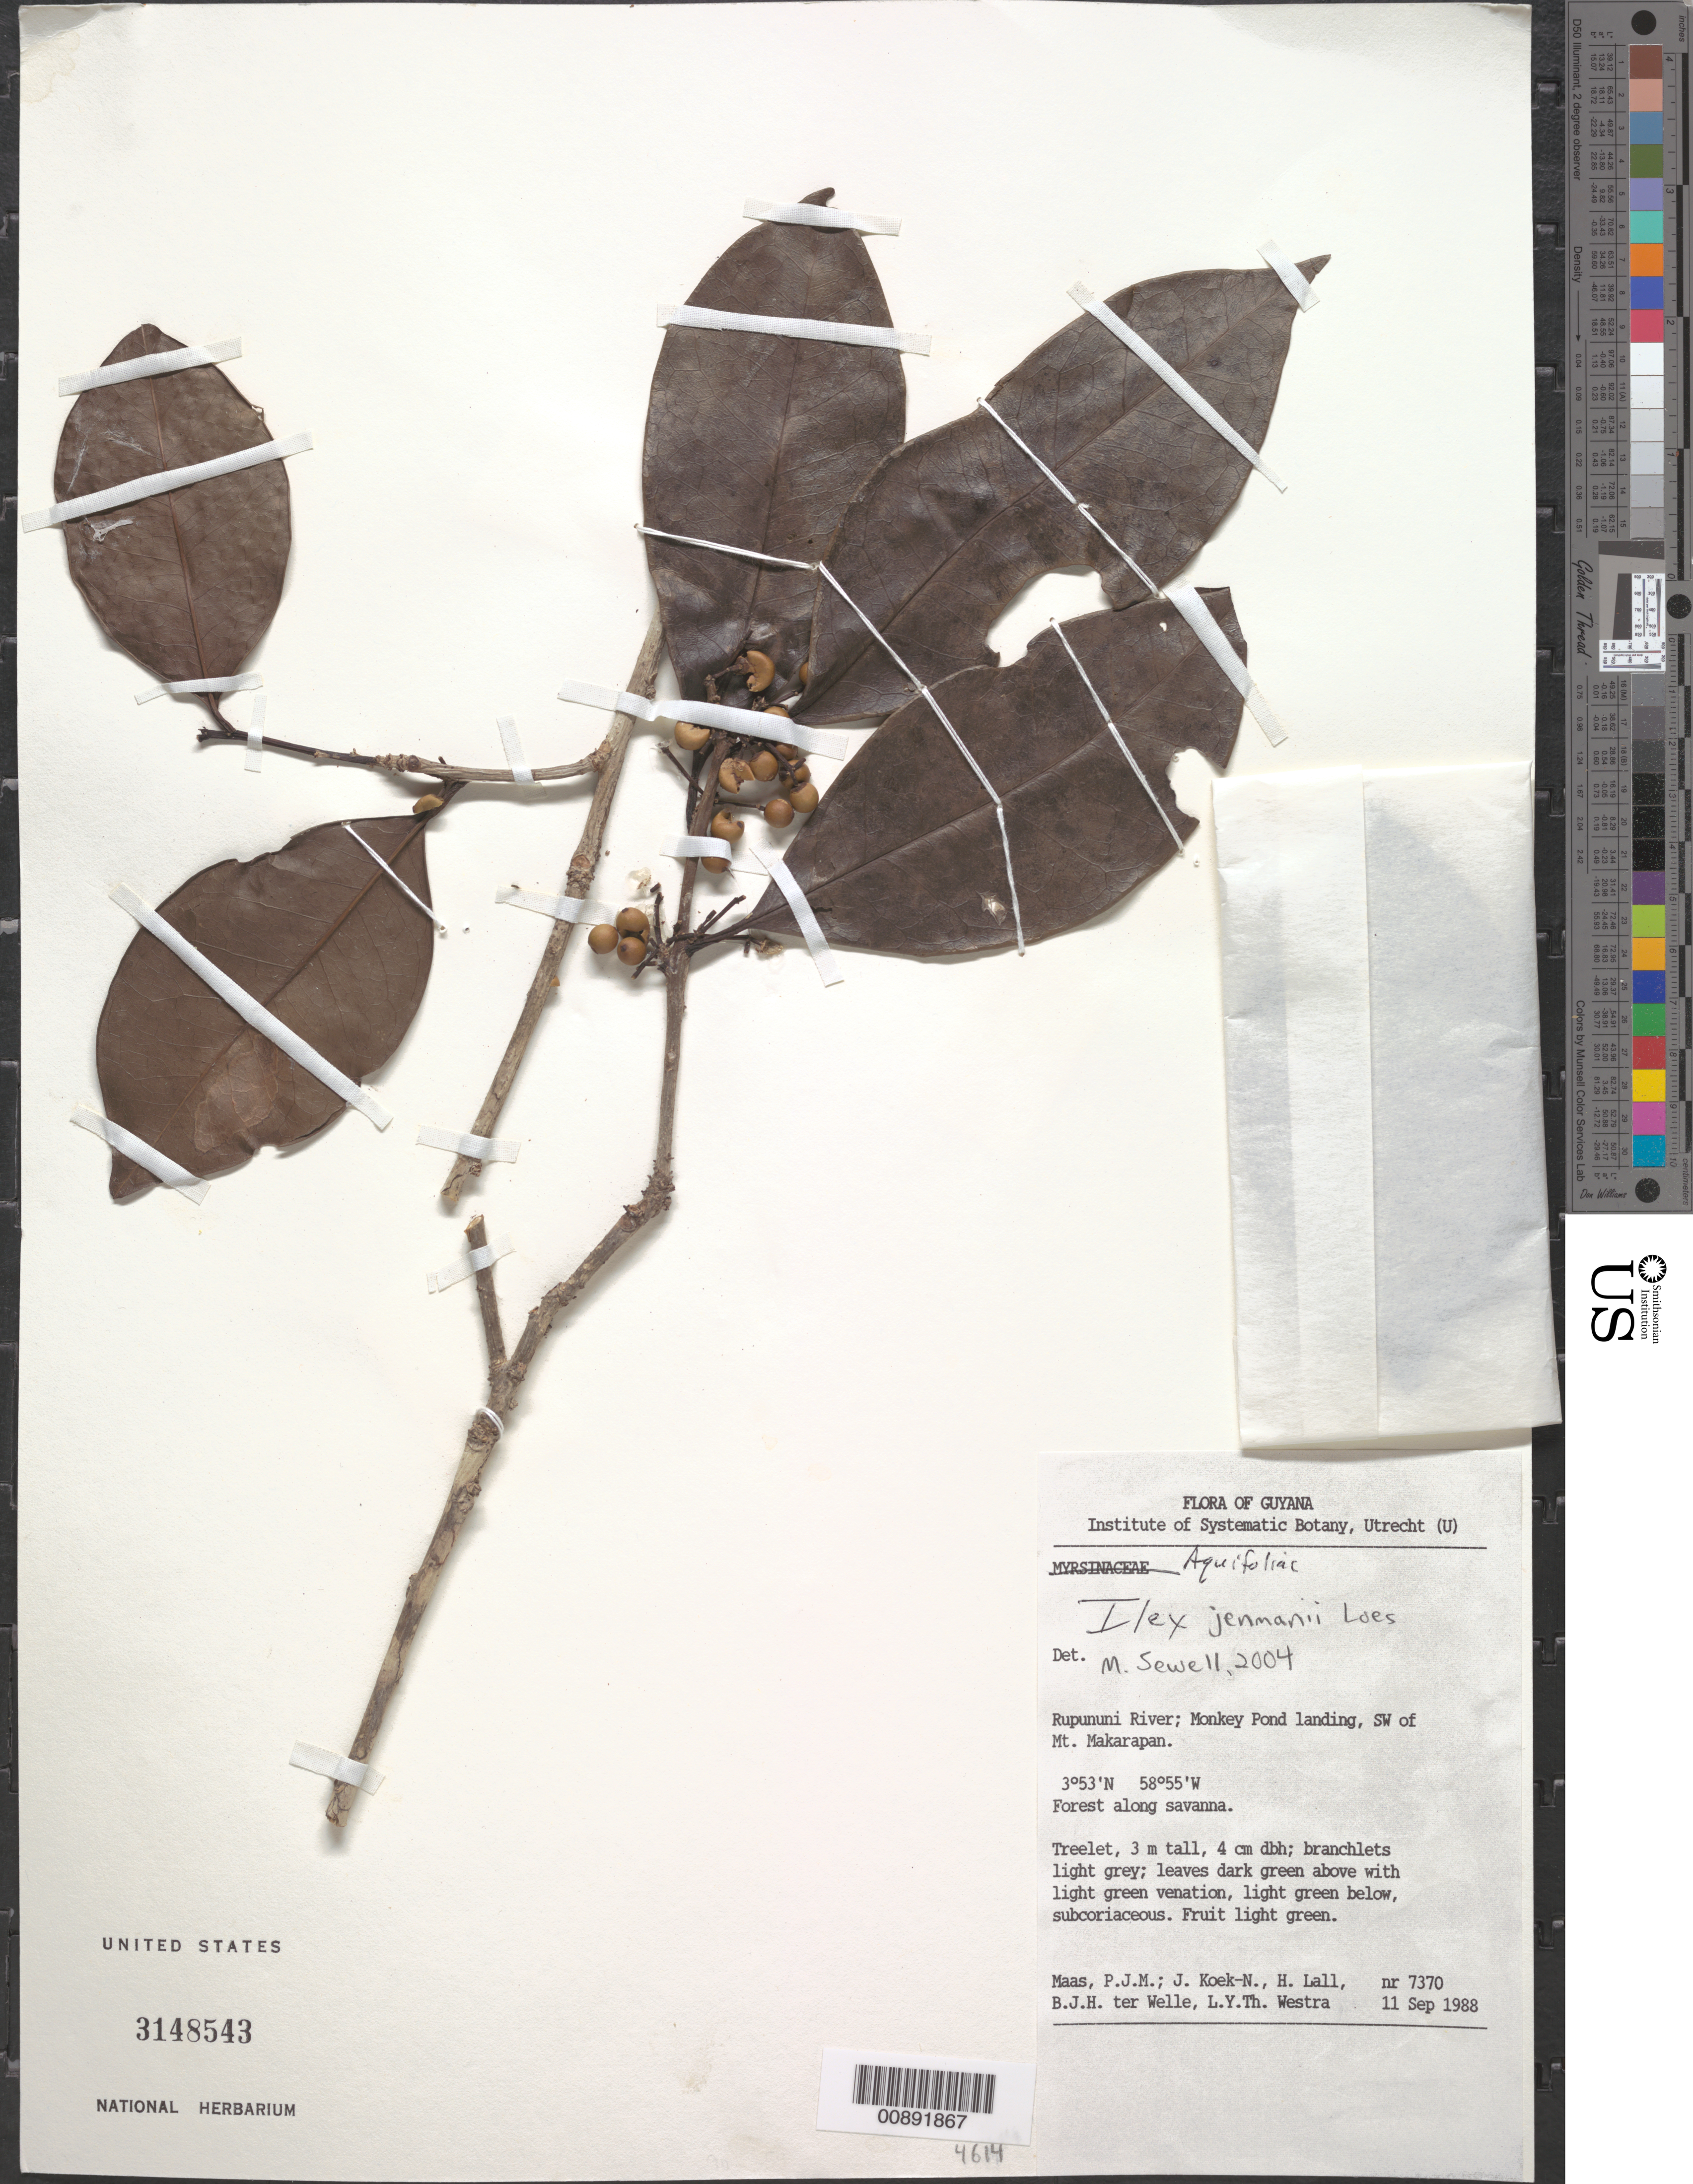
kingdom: Plantae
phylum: Tracheophyta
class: Magnoliopsida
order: Aquifoliales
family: Aquifoliaceae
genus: Ilex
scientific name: Ilex jenmanii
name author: Loes.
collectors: P. Maas, J. Koek-Noorman, H. Lall, B. Welle & L. Y. T. Westra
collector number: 7370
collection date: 1988-09-11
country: Guyana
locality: Rupununi River; Monkey Pond Landing, SW of Mt. Makarapan.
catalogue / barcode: US 3148543